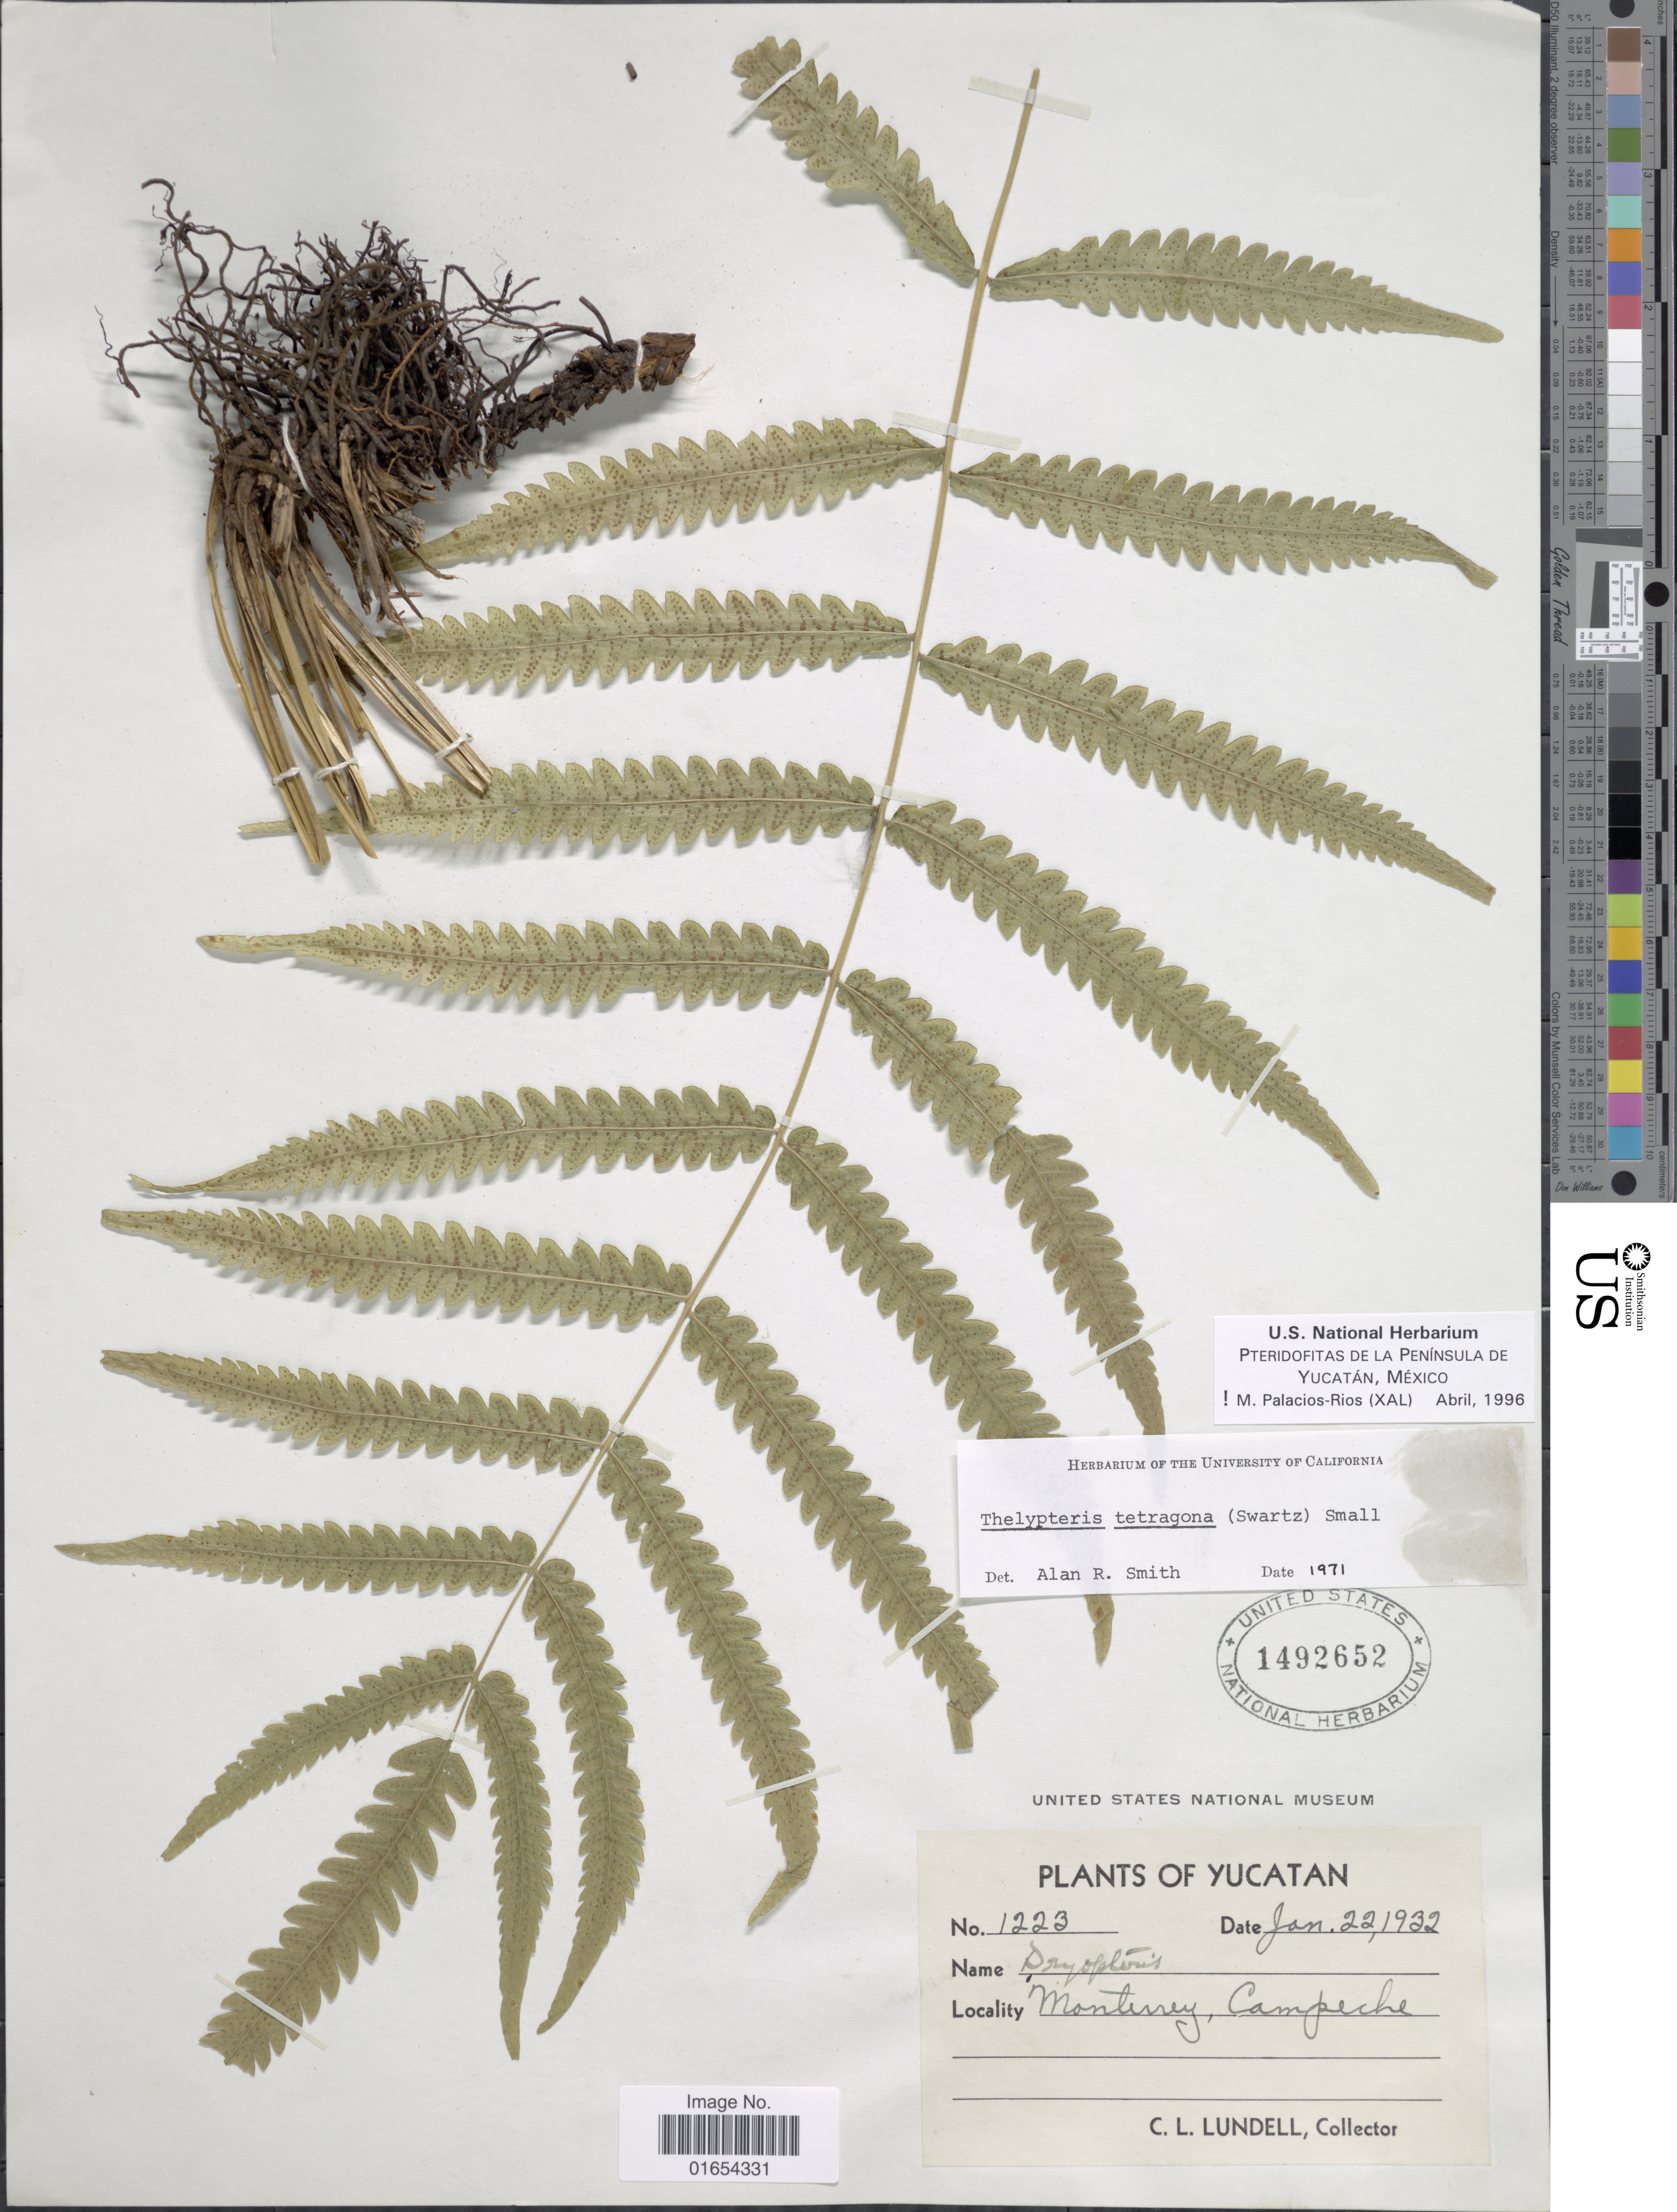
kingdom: Plantae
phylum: Tracheophyta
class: Polypodiopsida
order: Polypodiales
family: Thelypteridaceae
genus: Goniopteris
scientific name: Goniopteris tetragona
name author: (C. Presl) Sw.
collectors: C. L. Lundell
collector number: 1223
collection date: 1932-01-22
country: Mexico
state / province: Yucatán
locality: Monterrey, Campeche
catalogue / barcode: US 1492652